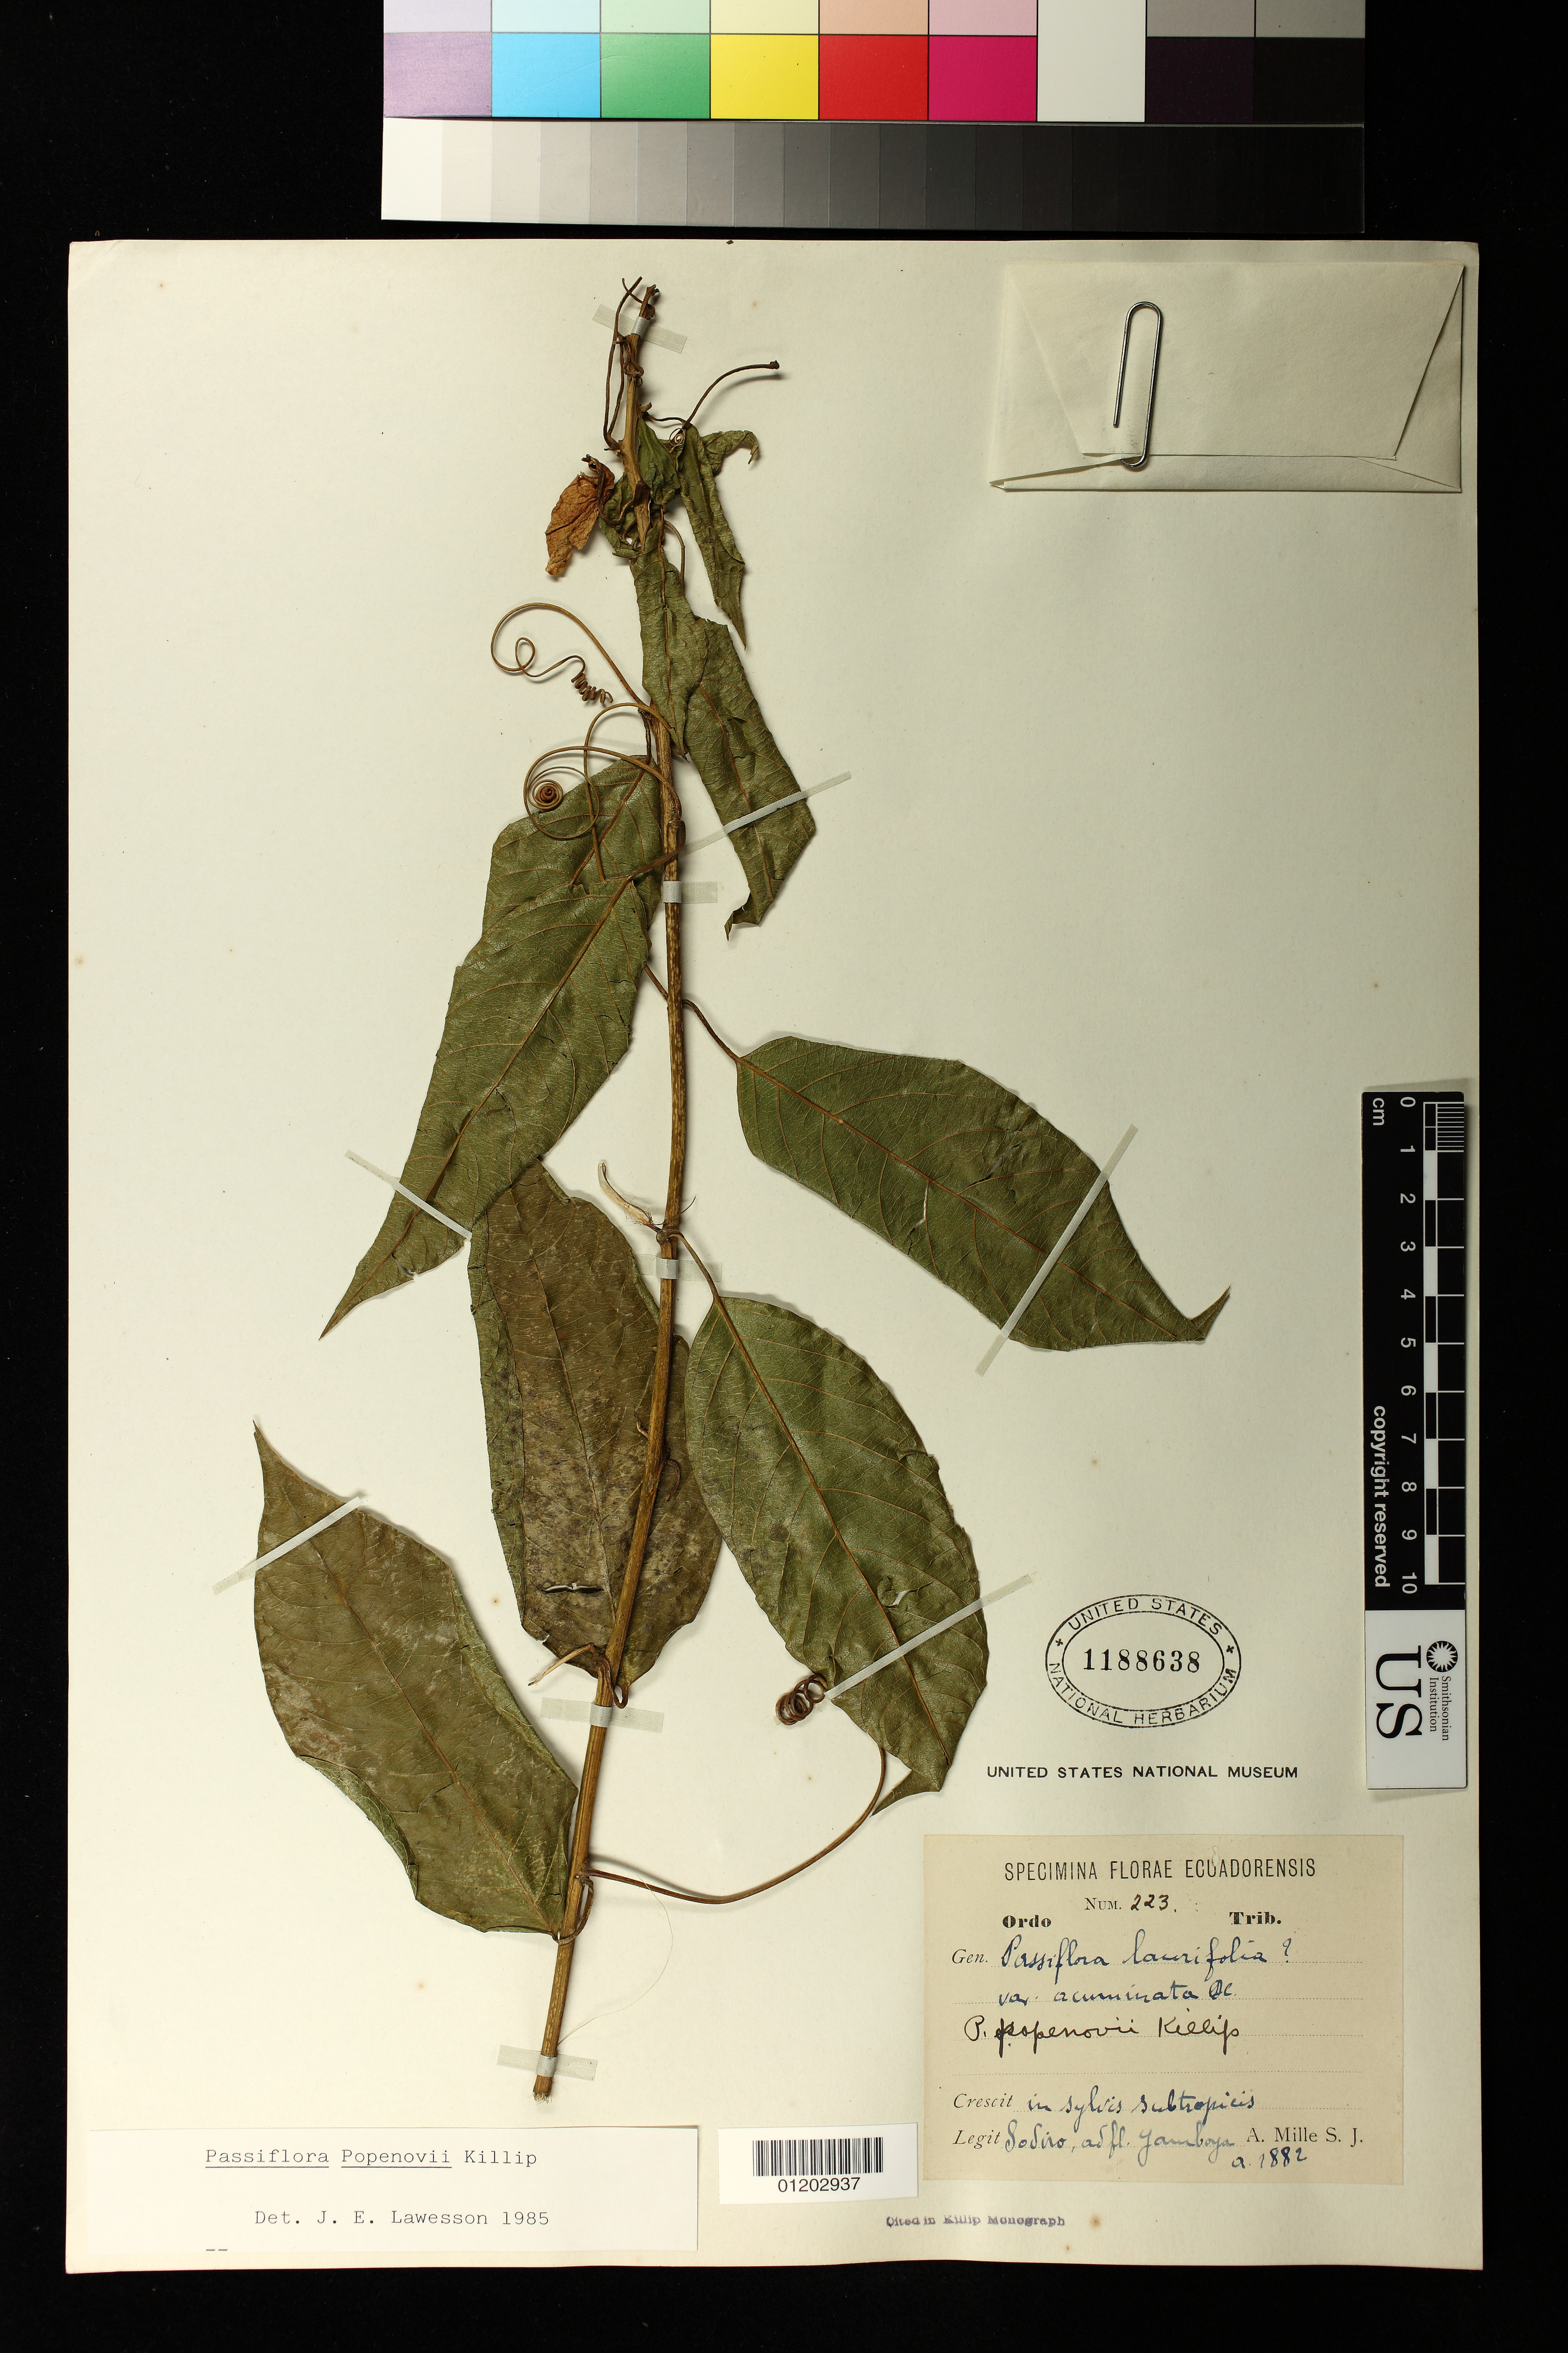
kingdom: Plantae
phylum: Tracheophyta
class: Magnoliopsida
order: Malpighiales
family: Passifloraceae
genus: Passiflora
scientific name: Passiflora popenovii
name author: Killip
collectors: A. Mille-s.j.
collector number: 223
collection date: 1882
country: Ecuador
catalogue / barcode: US 1188638